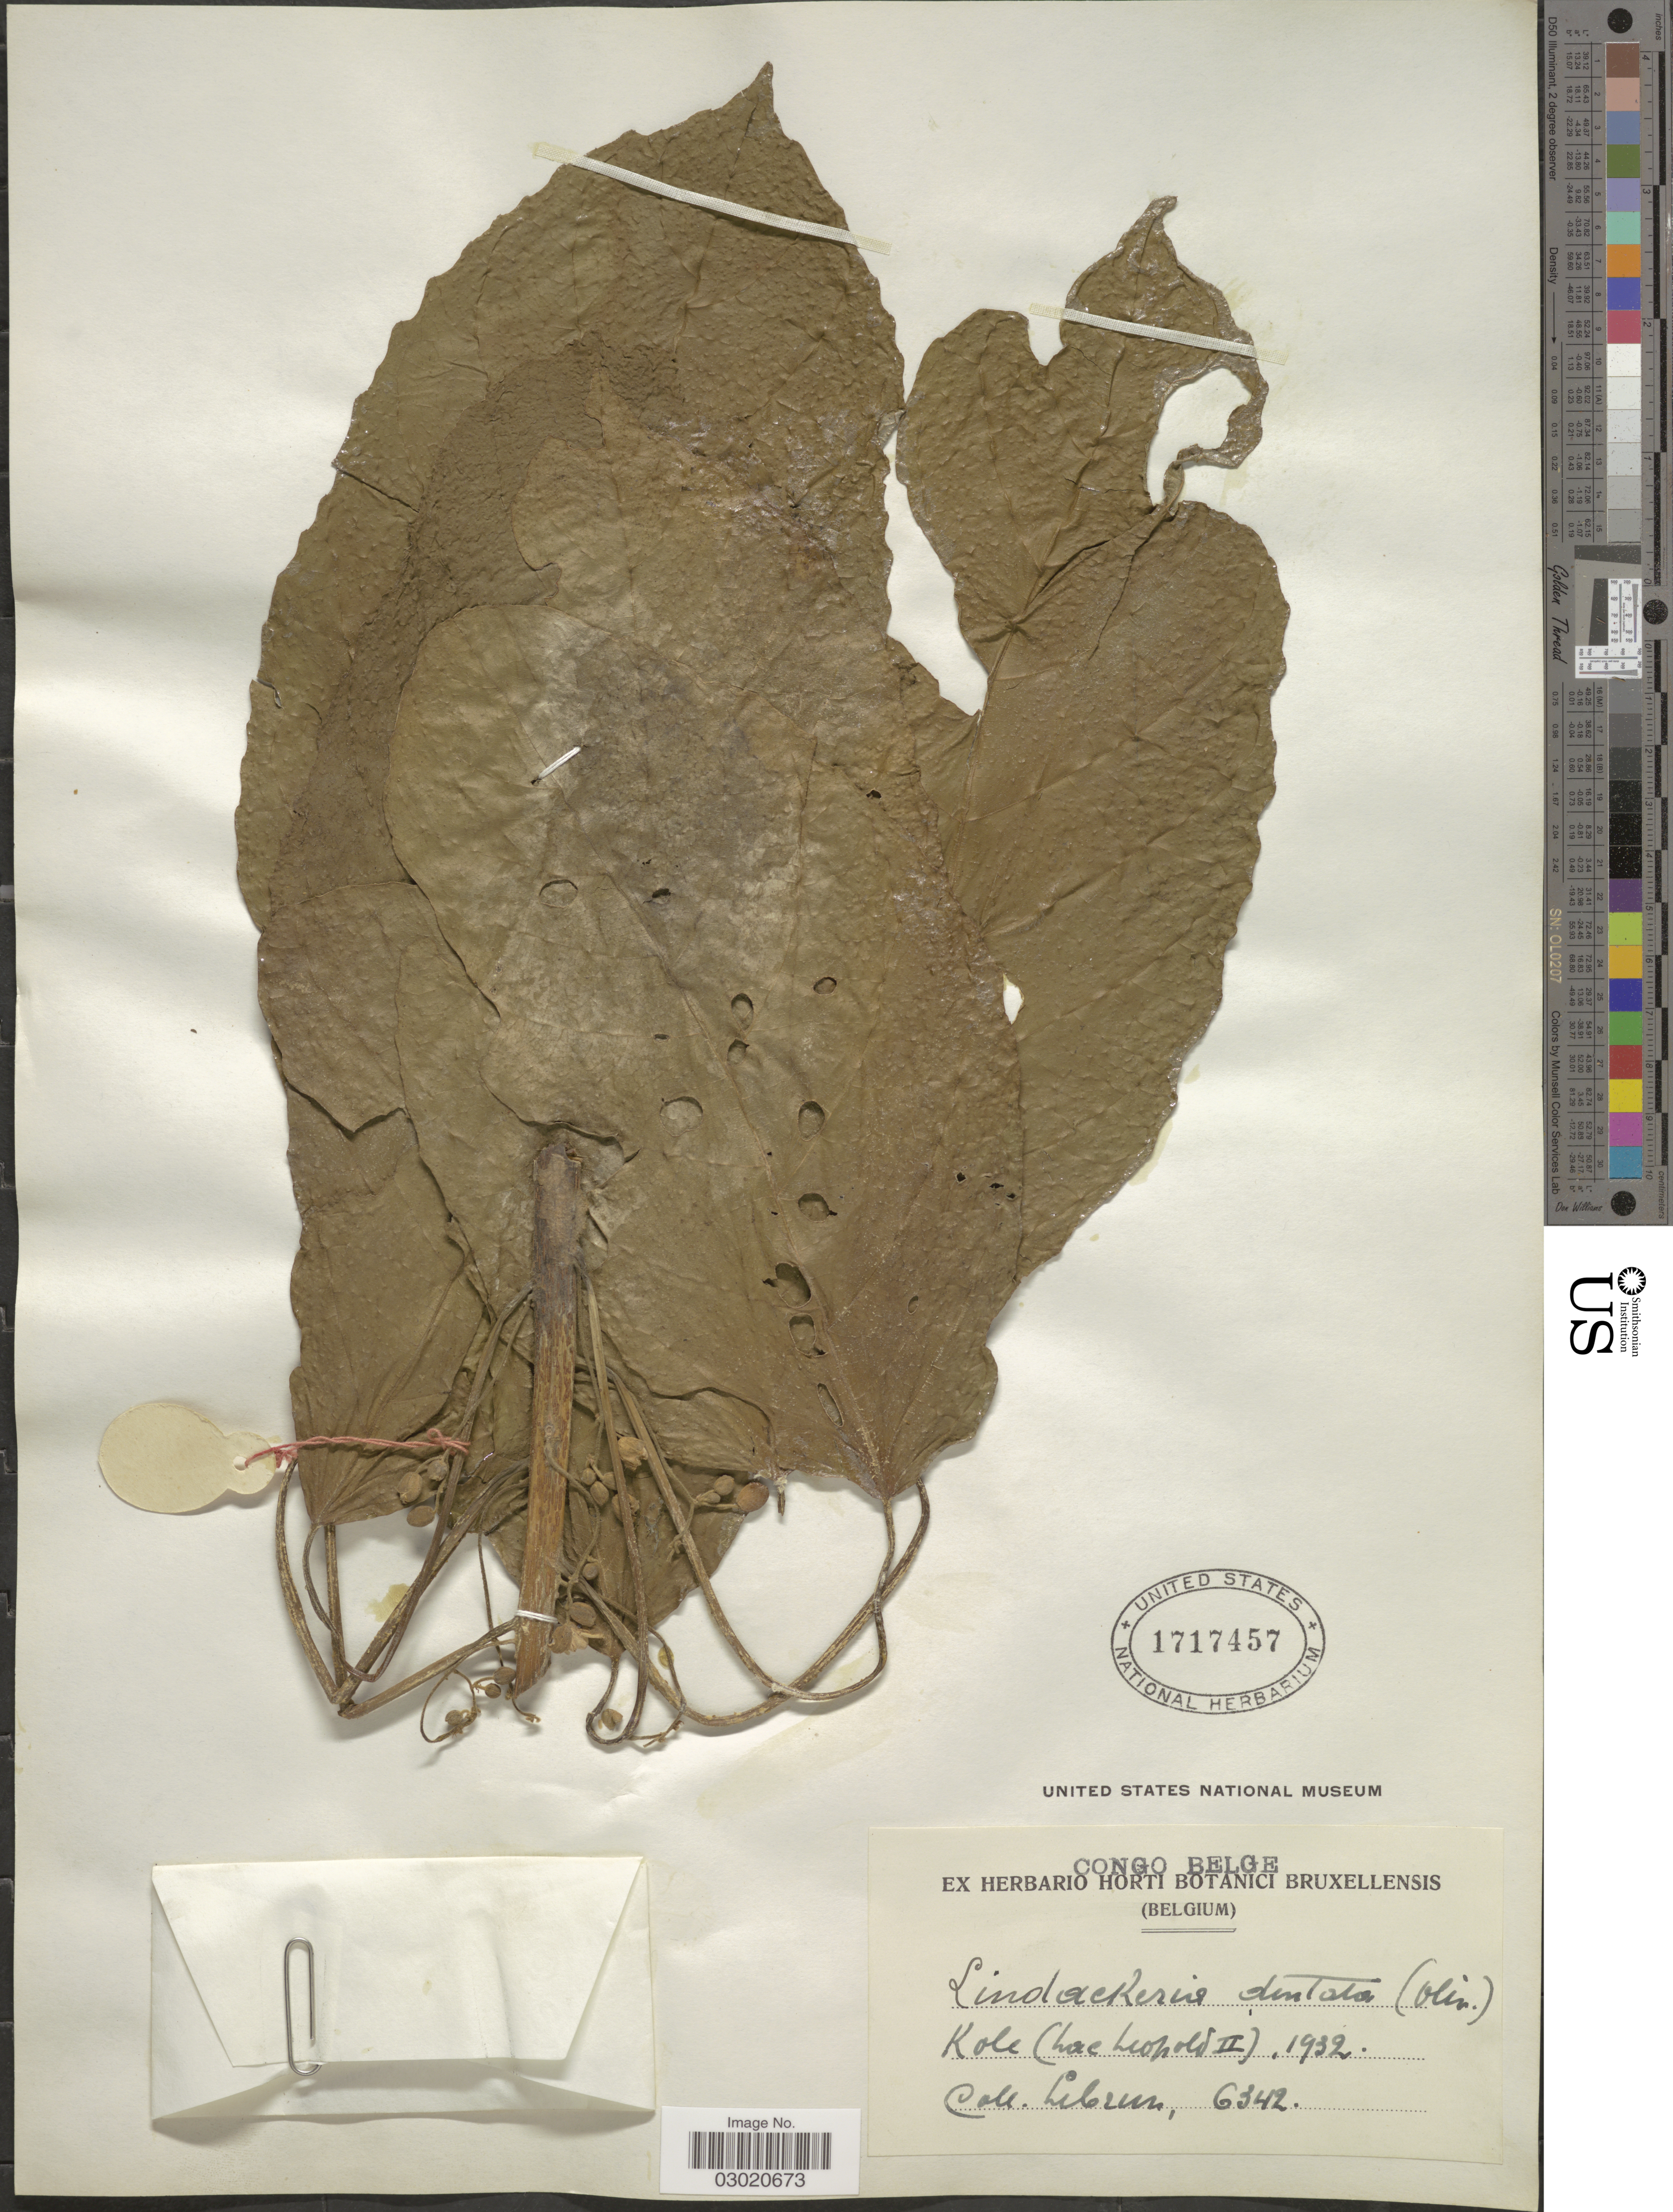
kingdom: Plantae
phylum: Tracheophyta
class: Magnoliopsida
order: Malpighiales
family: Salicaceae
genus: Oncoba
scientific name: Oncoba dentata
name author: Oliv.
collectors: J.A. Lebrun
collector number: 6342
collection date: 1932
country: Congo, Democratic Republic of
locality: Congo Belge, Kole (Lac Leopold II).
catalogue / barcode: US 1717457